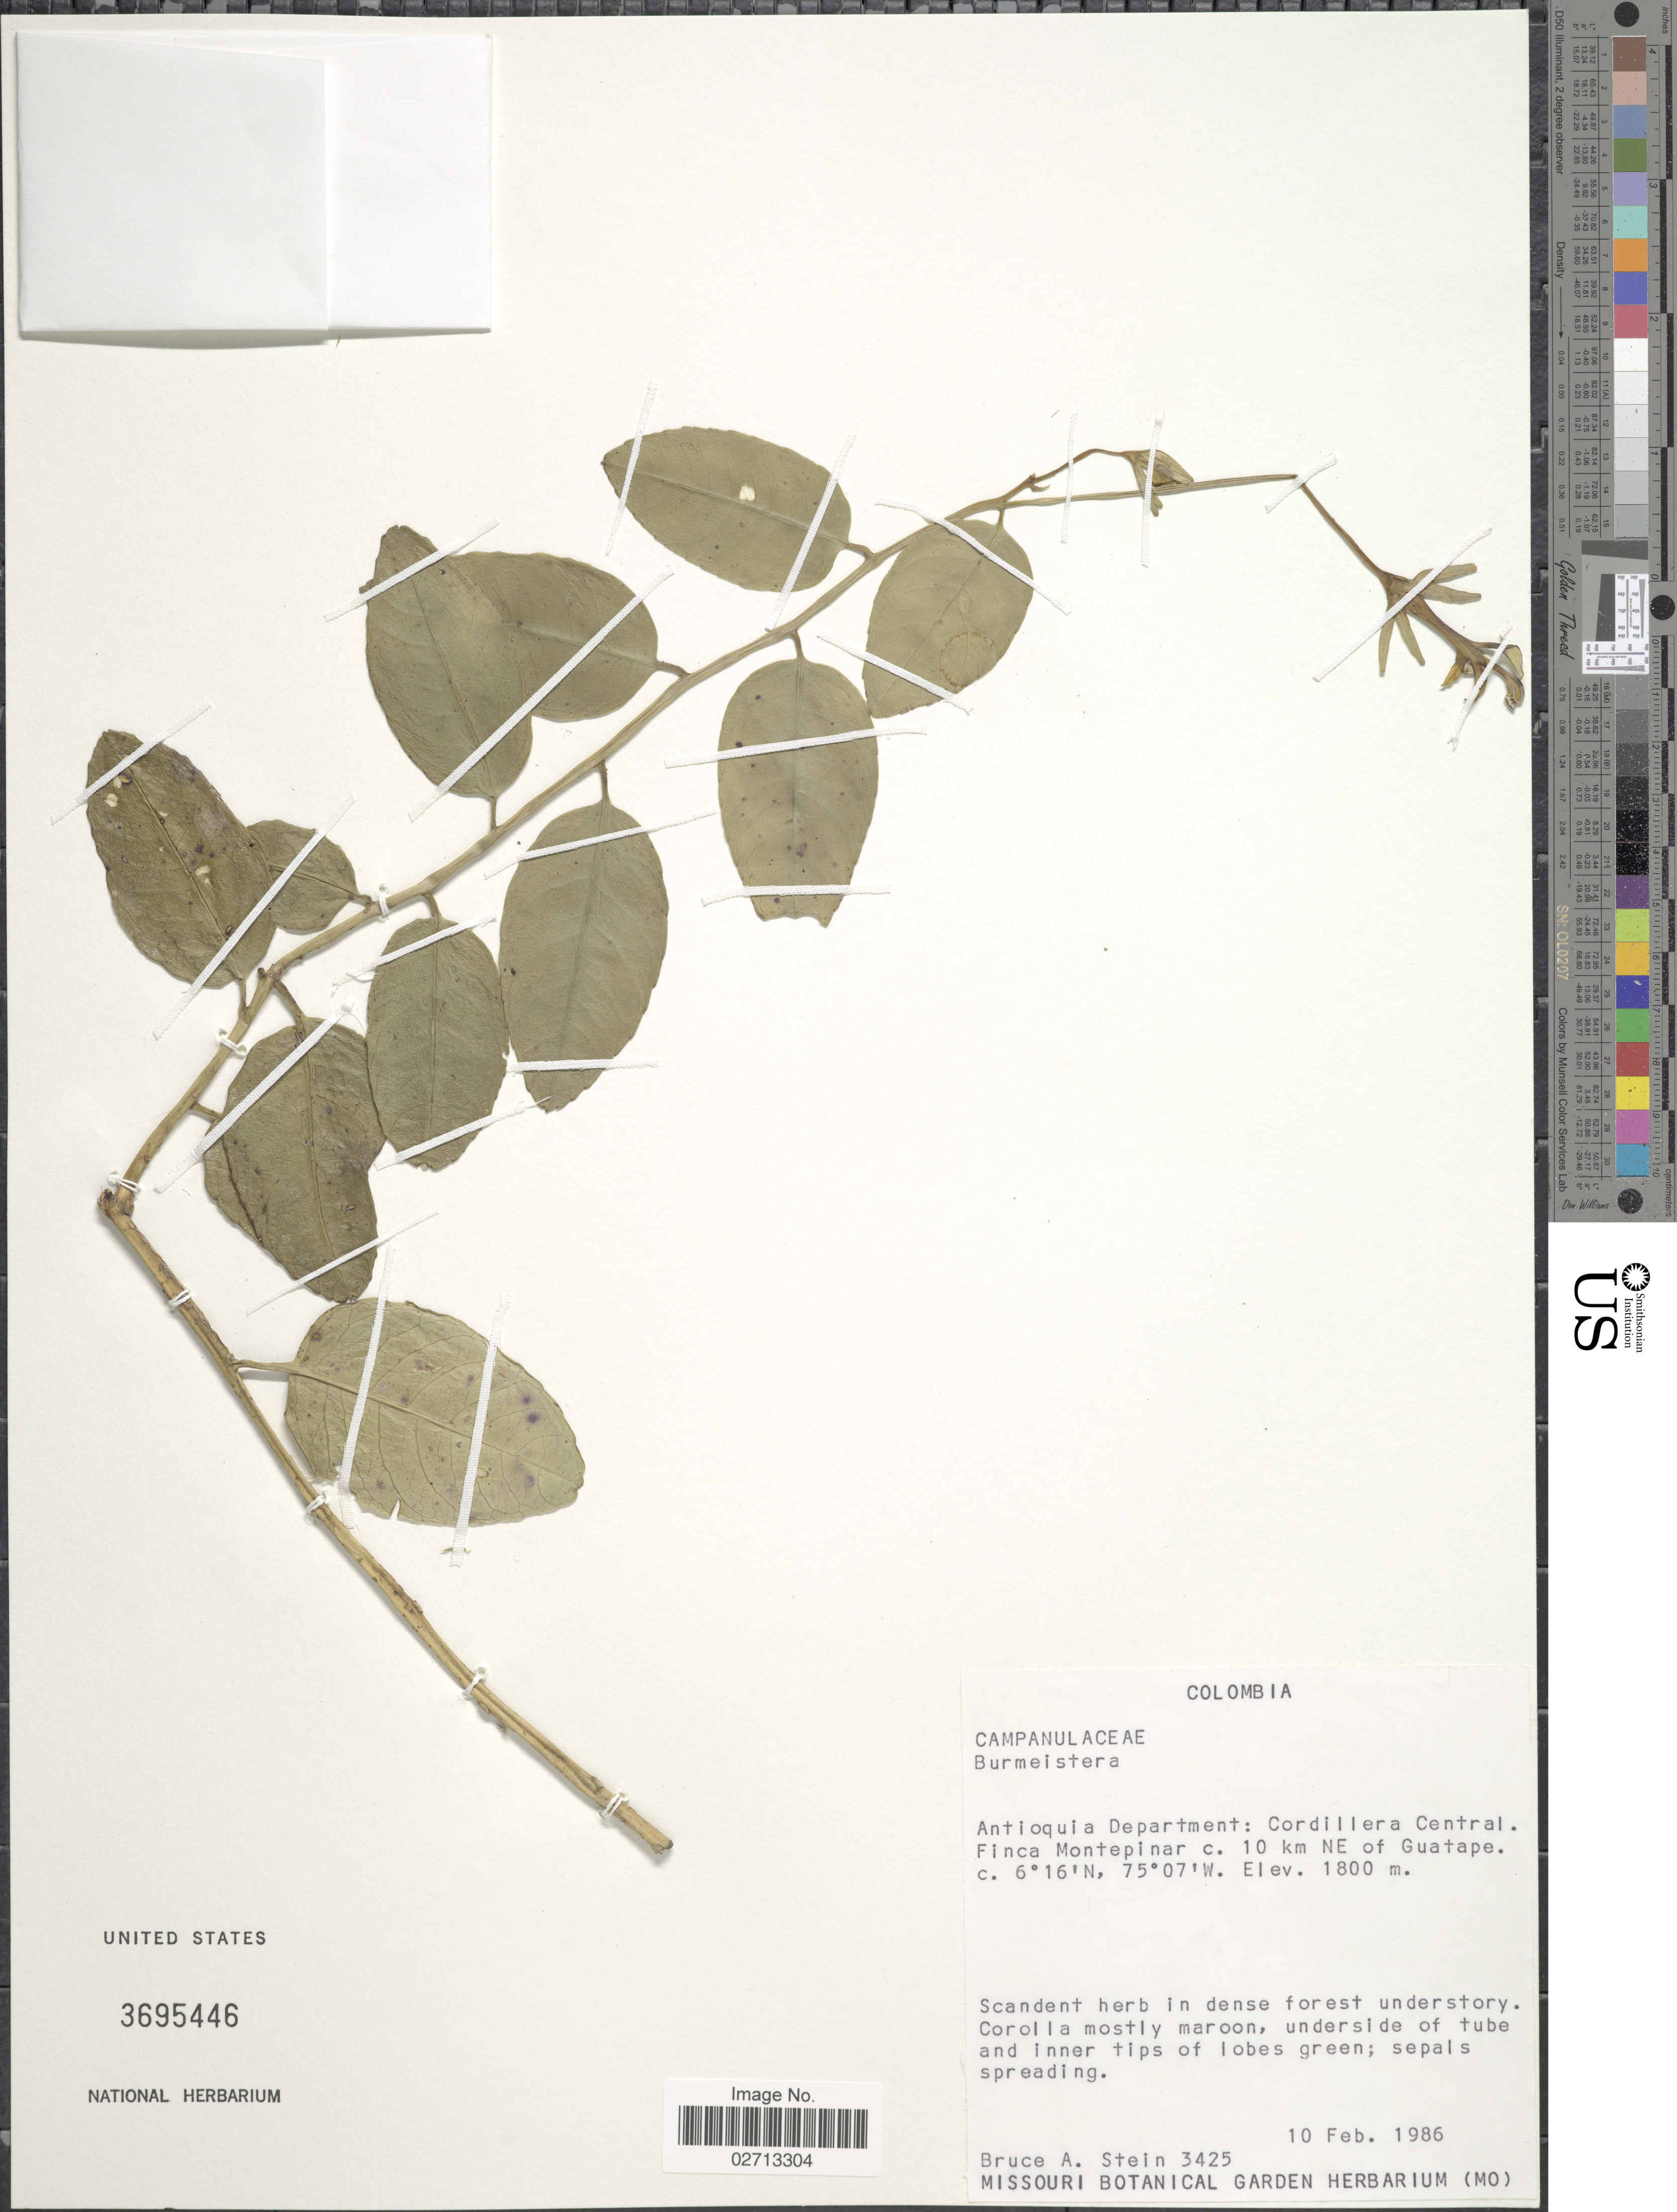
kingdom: Plantae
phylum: Tracheophyta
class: Magnoliopsida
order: Asterales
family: Campanulaceae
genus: Burmeistera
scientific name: Burmeistera sp.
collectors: B. A. Stein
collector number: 3425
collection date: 1986-02-10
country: Colombia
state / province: Antioquia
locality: Antioquia Department: Cordillera Central. Finca Montepinar c. 10 km NE of Guatape.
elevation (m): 1800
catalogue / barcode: US 3695446